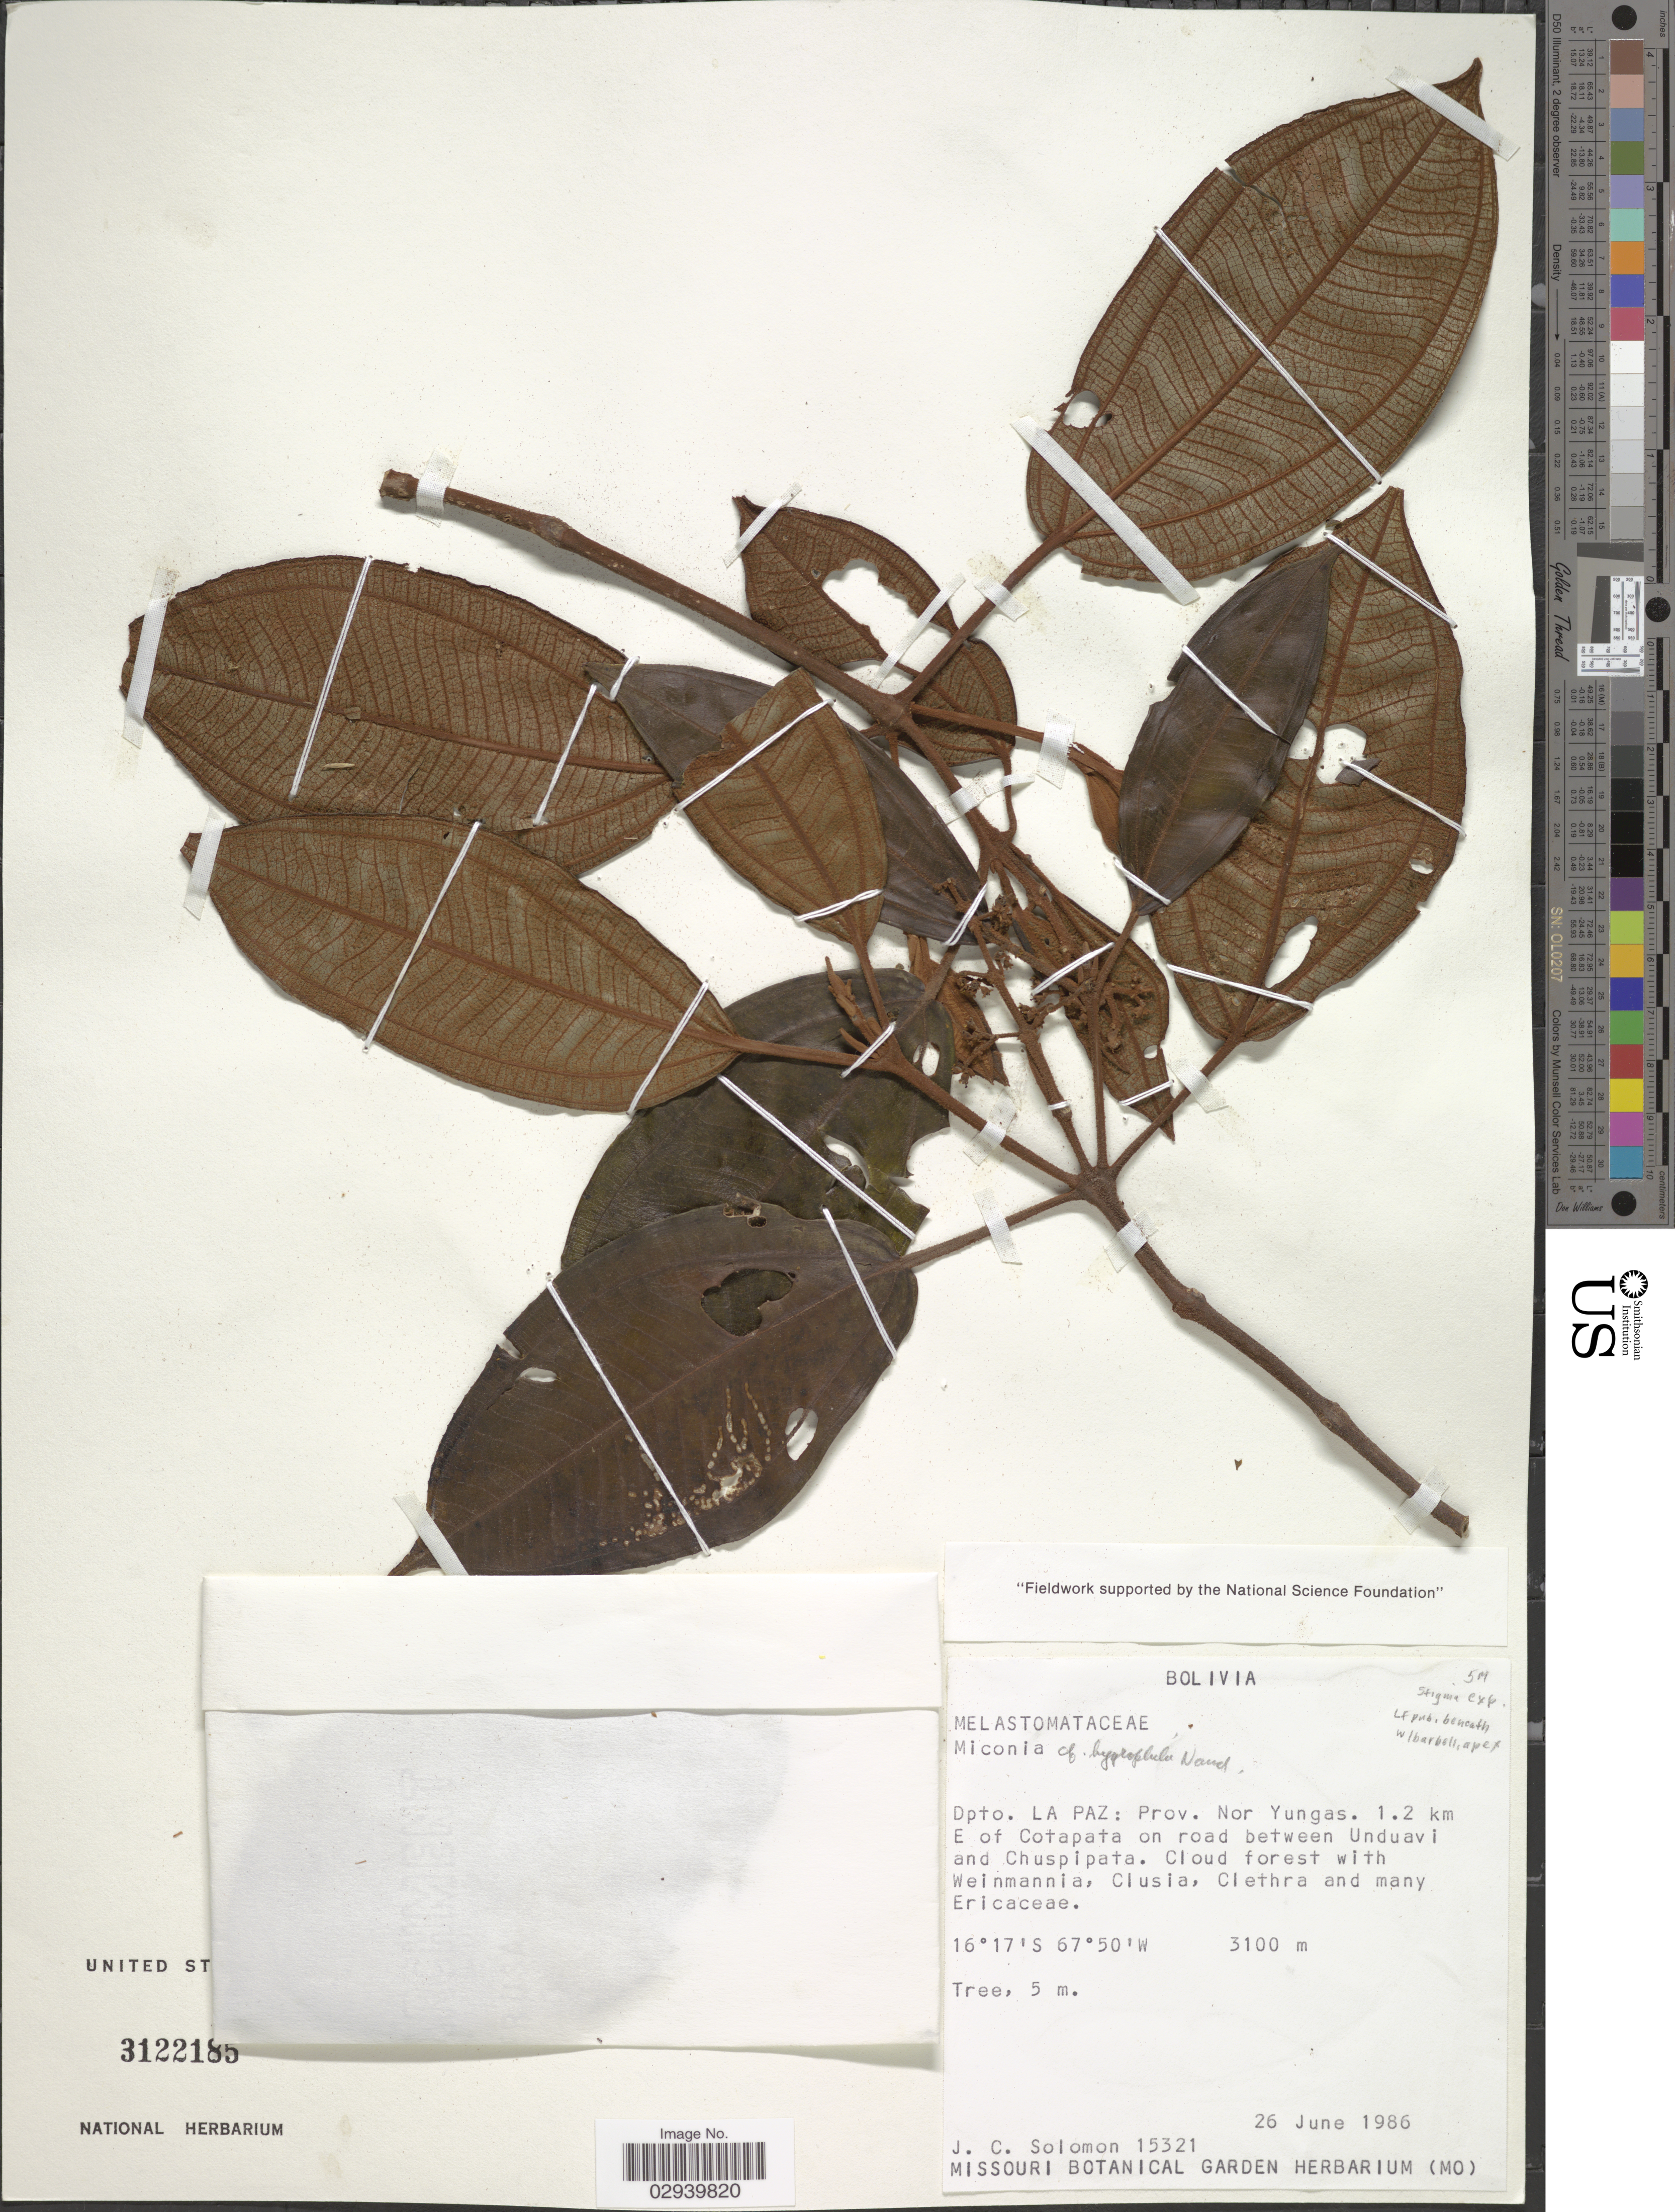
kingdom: Plantae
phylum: Tracheophyta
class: Magnoliopsida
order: Myrtales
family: Melastomataceae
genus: Miconia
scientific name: Miconia hygrophila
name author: Naudin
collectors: J. C. Solomon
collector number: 15321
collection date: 1986-06-26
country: Bolivia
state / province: La Paz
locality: Dpto. La Paz: Prov. Nor Yungas. 1.2 km E of Cotapata on road between Unduavi and Chuspipata.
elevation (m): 3100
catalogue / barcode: US 3122185